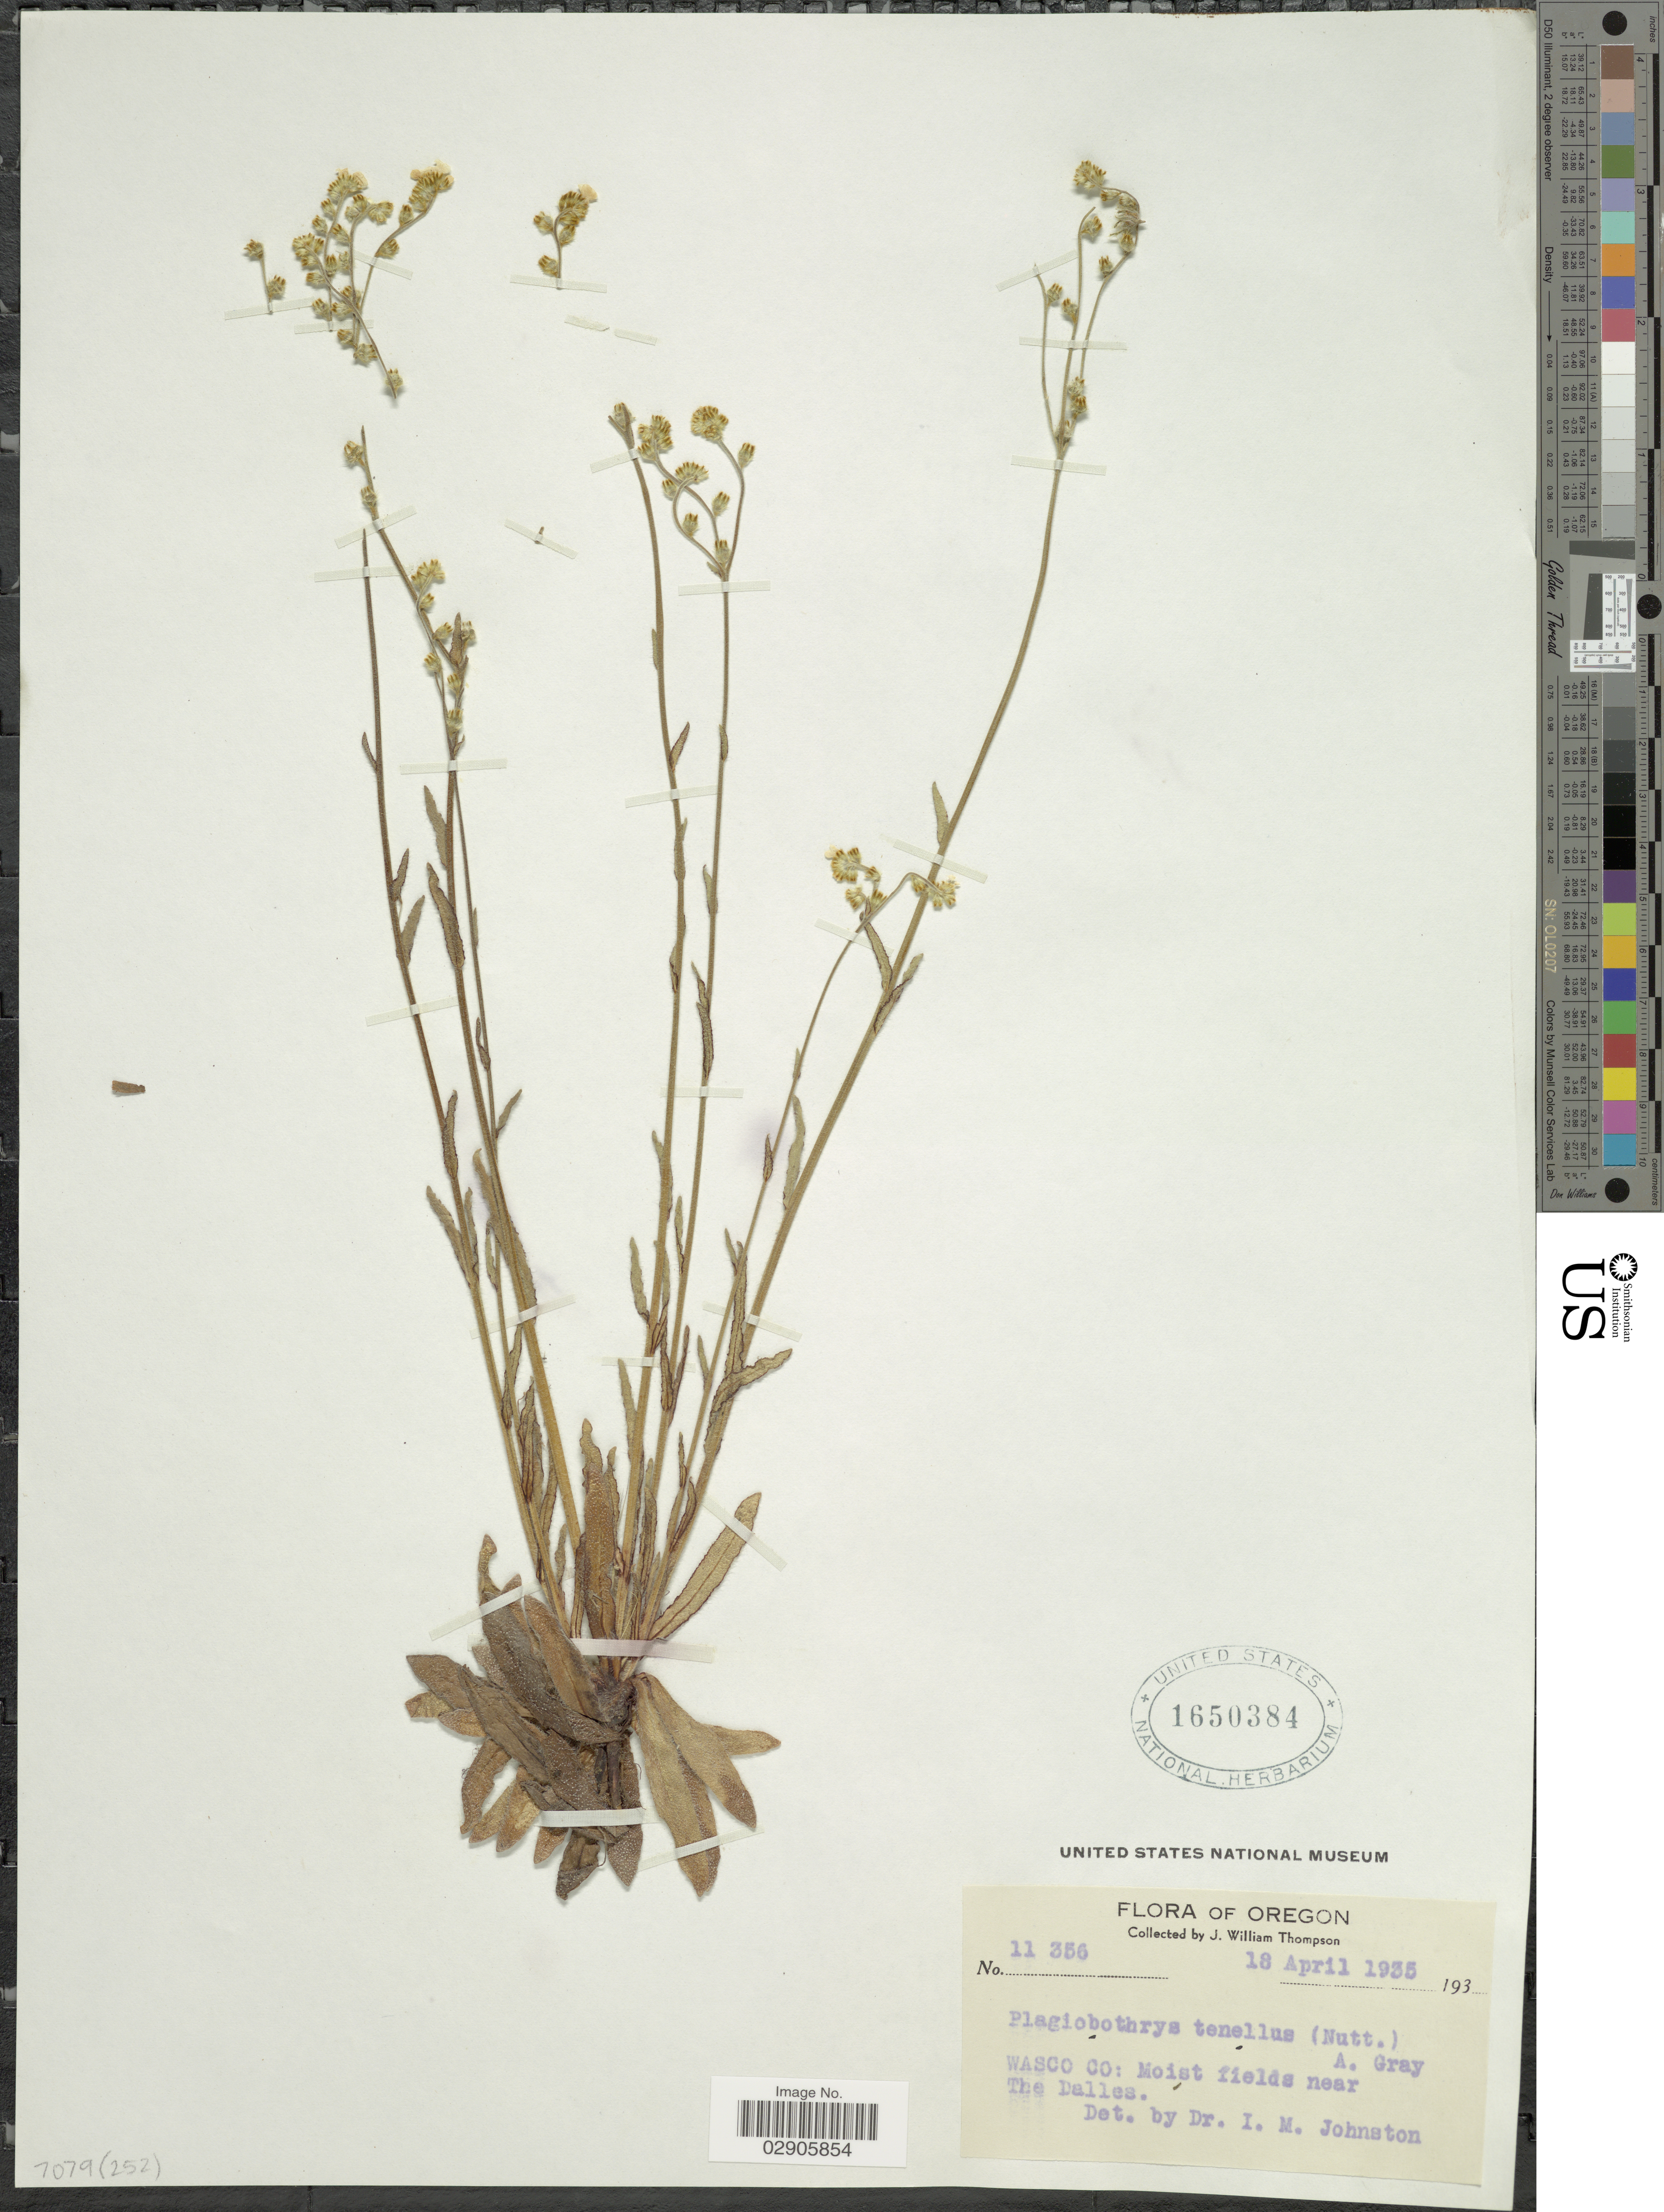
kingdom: Plantae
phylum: Tracheophyta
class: Magnoliopsida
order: Boraginales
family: Boraginaceae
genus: Plagiobothrys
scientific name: Plagiobothrys tenellus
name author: (Nutt.) A. Gray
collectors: J. W. Thompson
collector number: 11356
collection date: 1935-04-18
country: United States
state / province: Oregon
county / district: Wasco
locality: Wasco Co: Moist fields near The Dalles.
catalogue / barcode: US 1650384